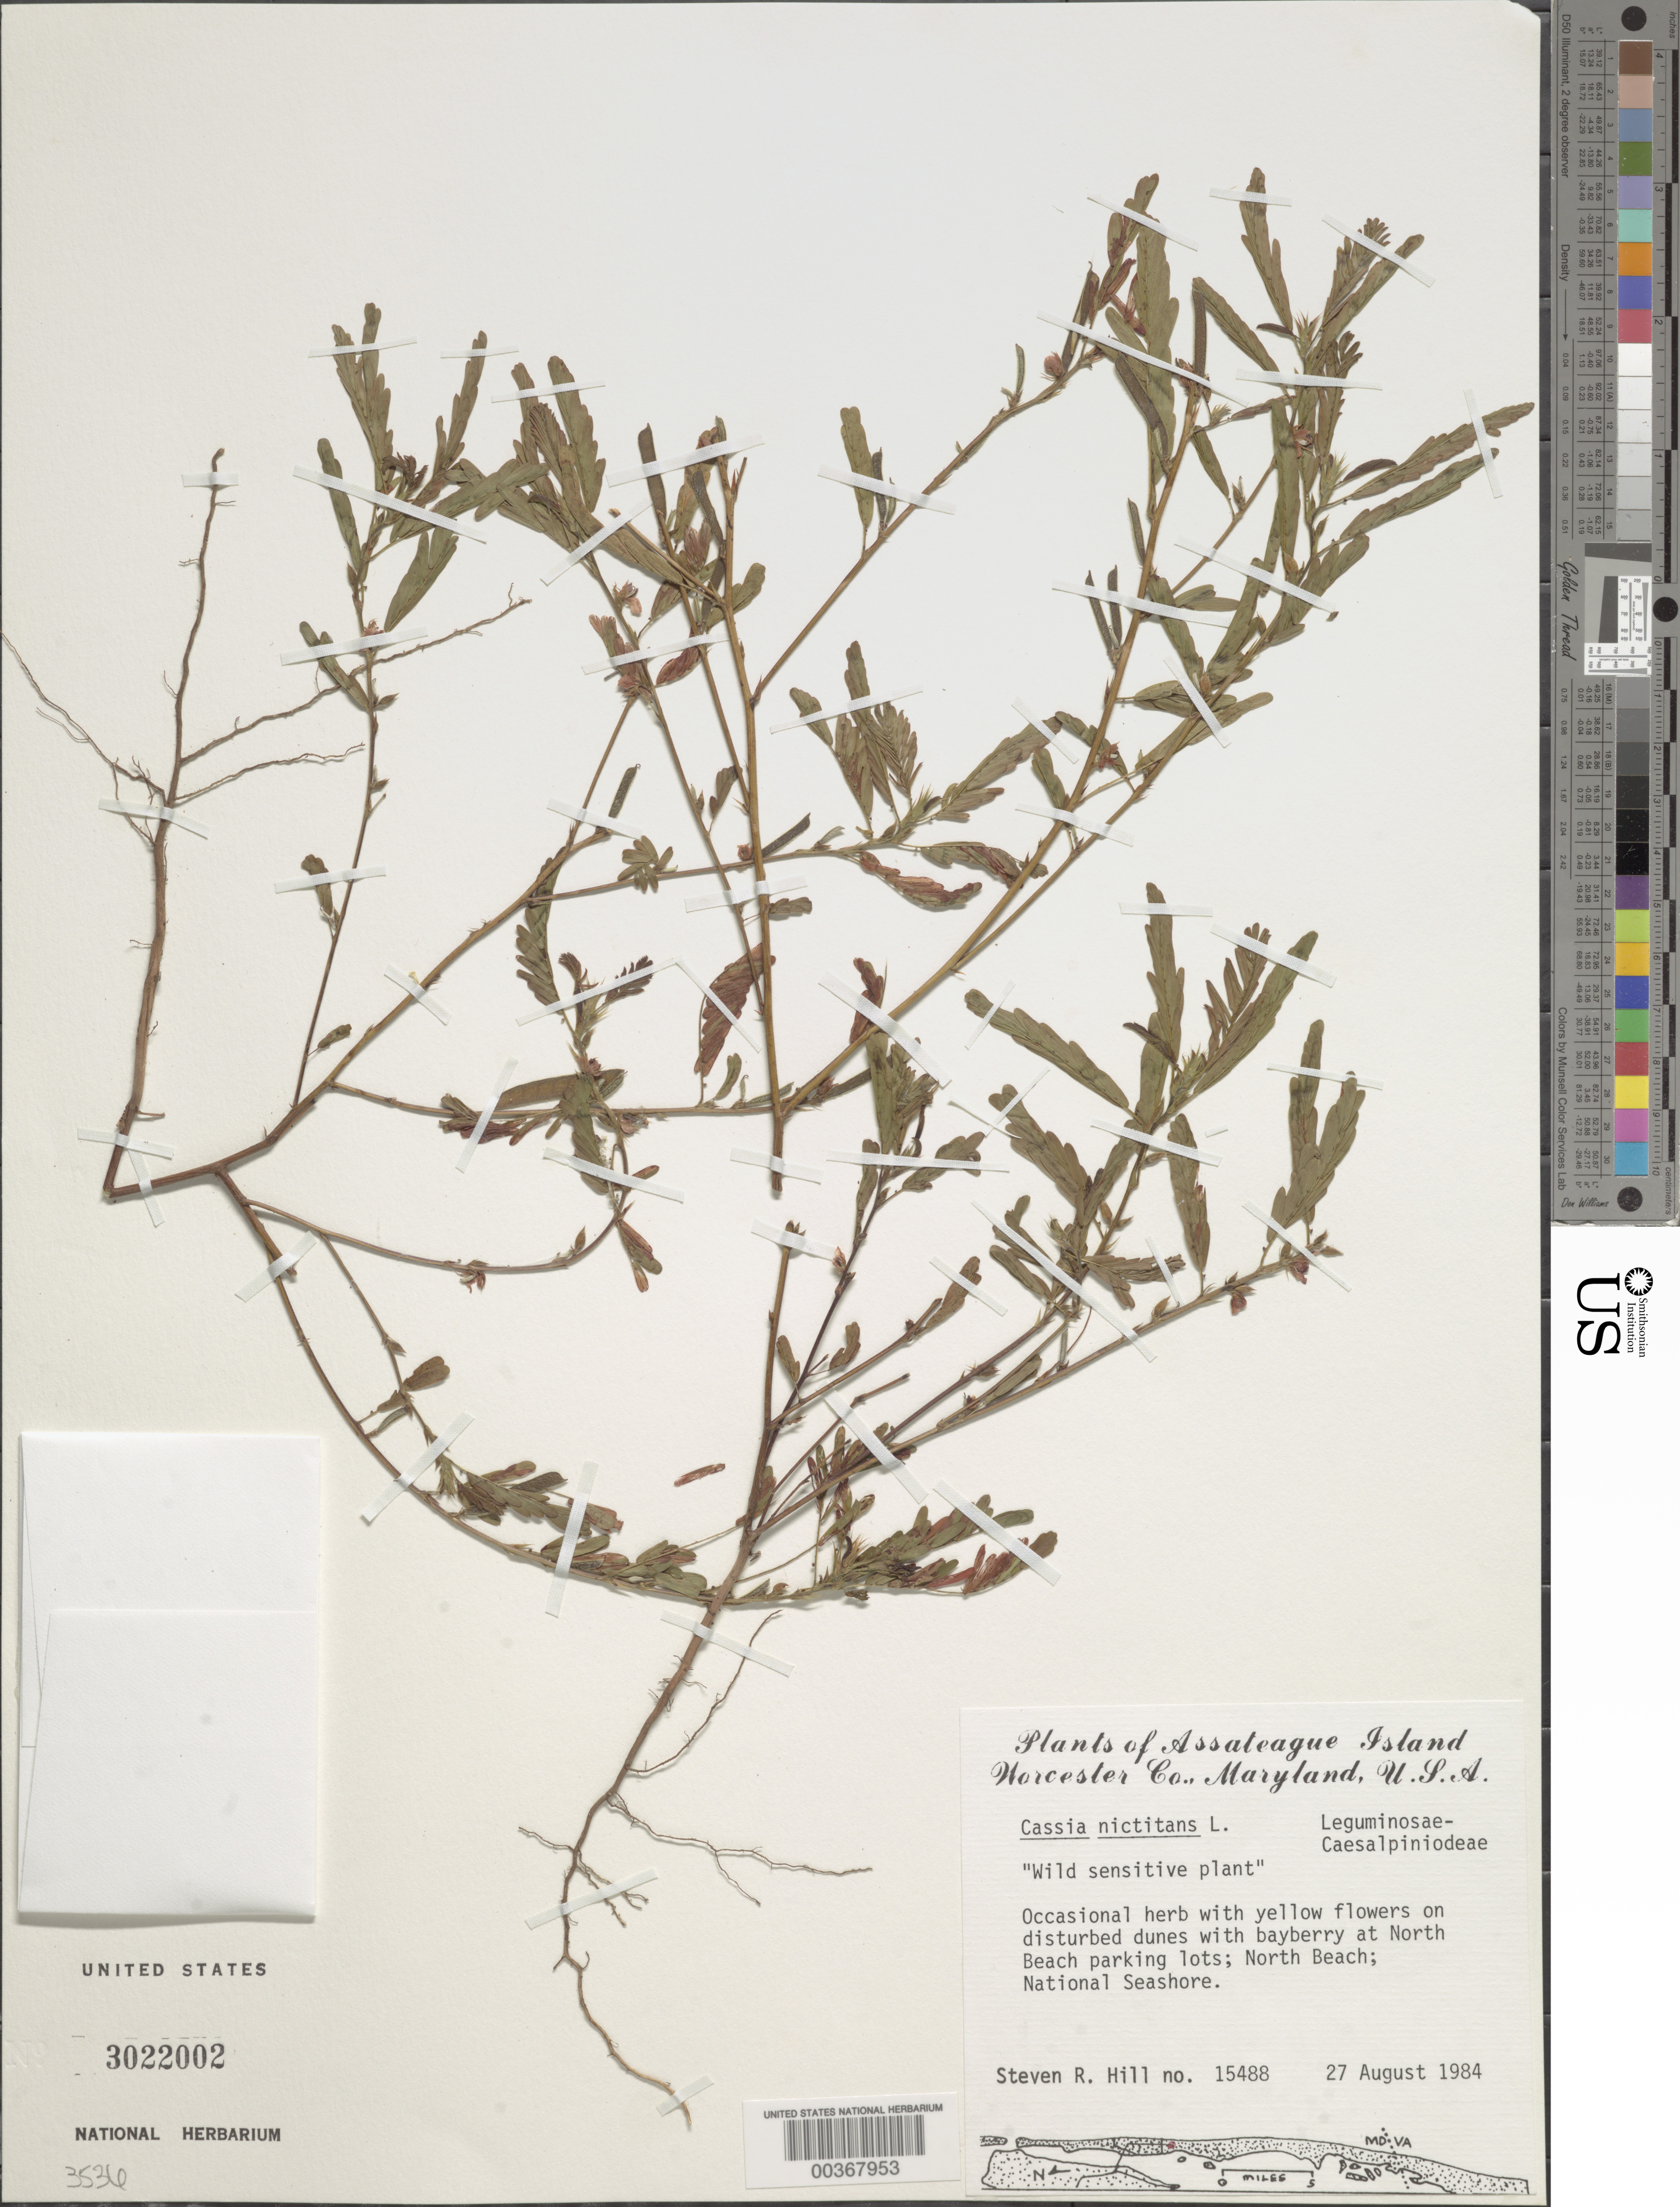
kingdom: Plantae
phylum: Tracheophyta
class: Magnoliopsida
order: Fabales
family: Fabaceae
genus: Chamaecrista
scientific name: Chamaecrista nictitans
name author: (L.) Moench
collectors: S. R. Hill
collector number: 15488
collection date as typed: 27 Aug 1984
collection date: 1984-08-27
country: United States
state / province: Maryland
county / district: Worcester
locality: At North Beach parking lots; North Beach; National Seashore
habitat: Disturbed dunes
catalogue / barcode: US 3022002